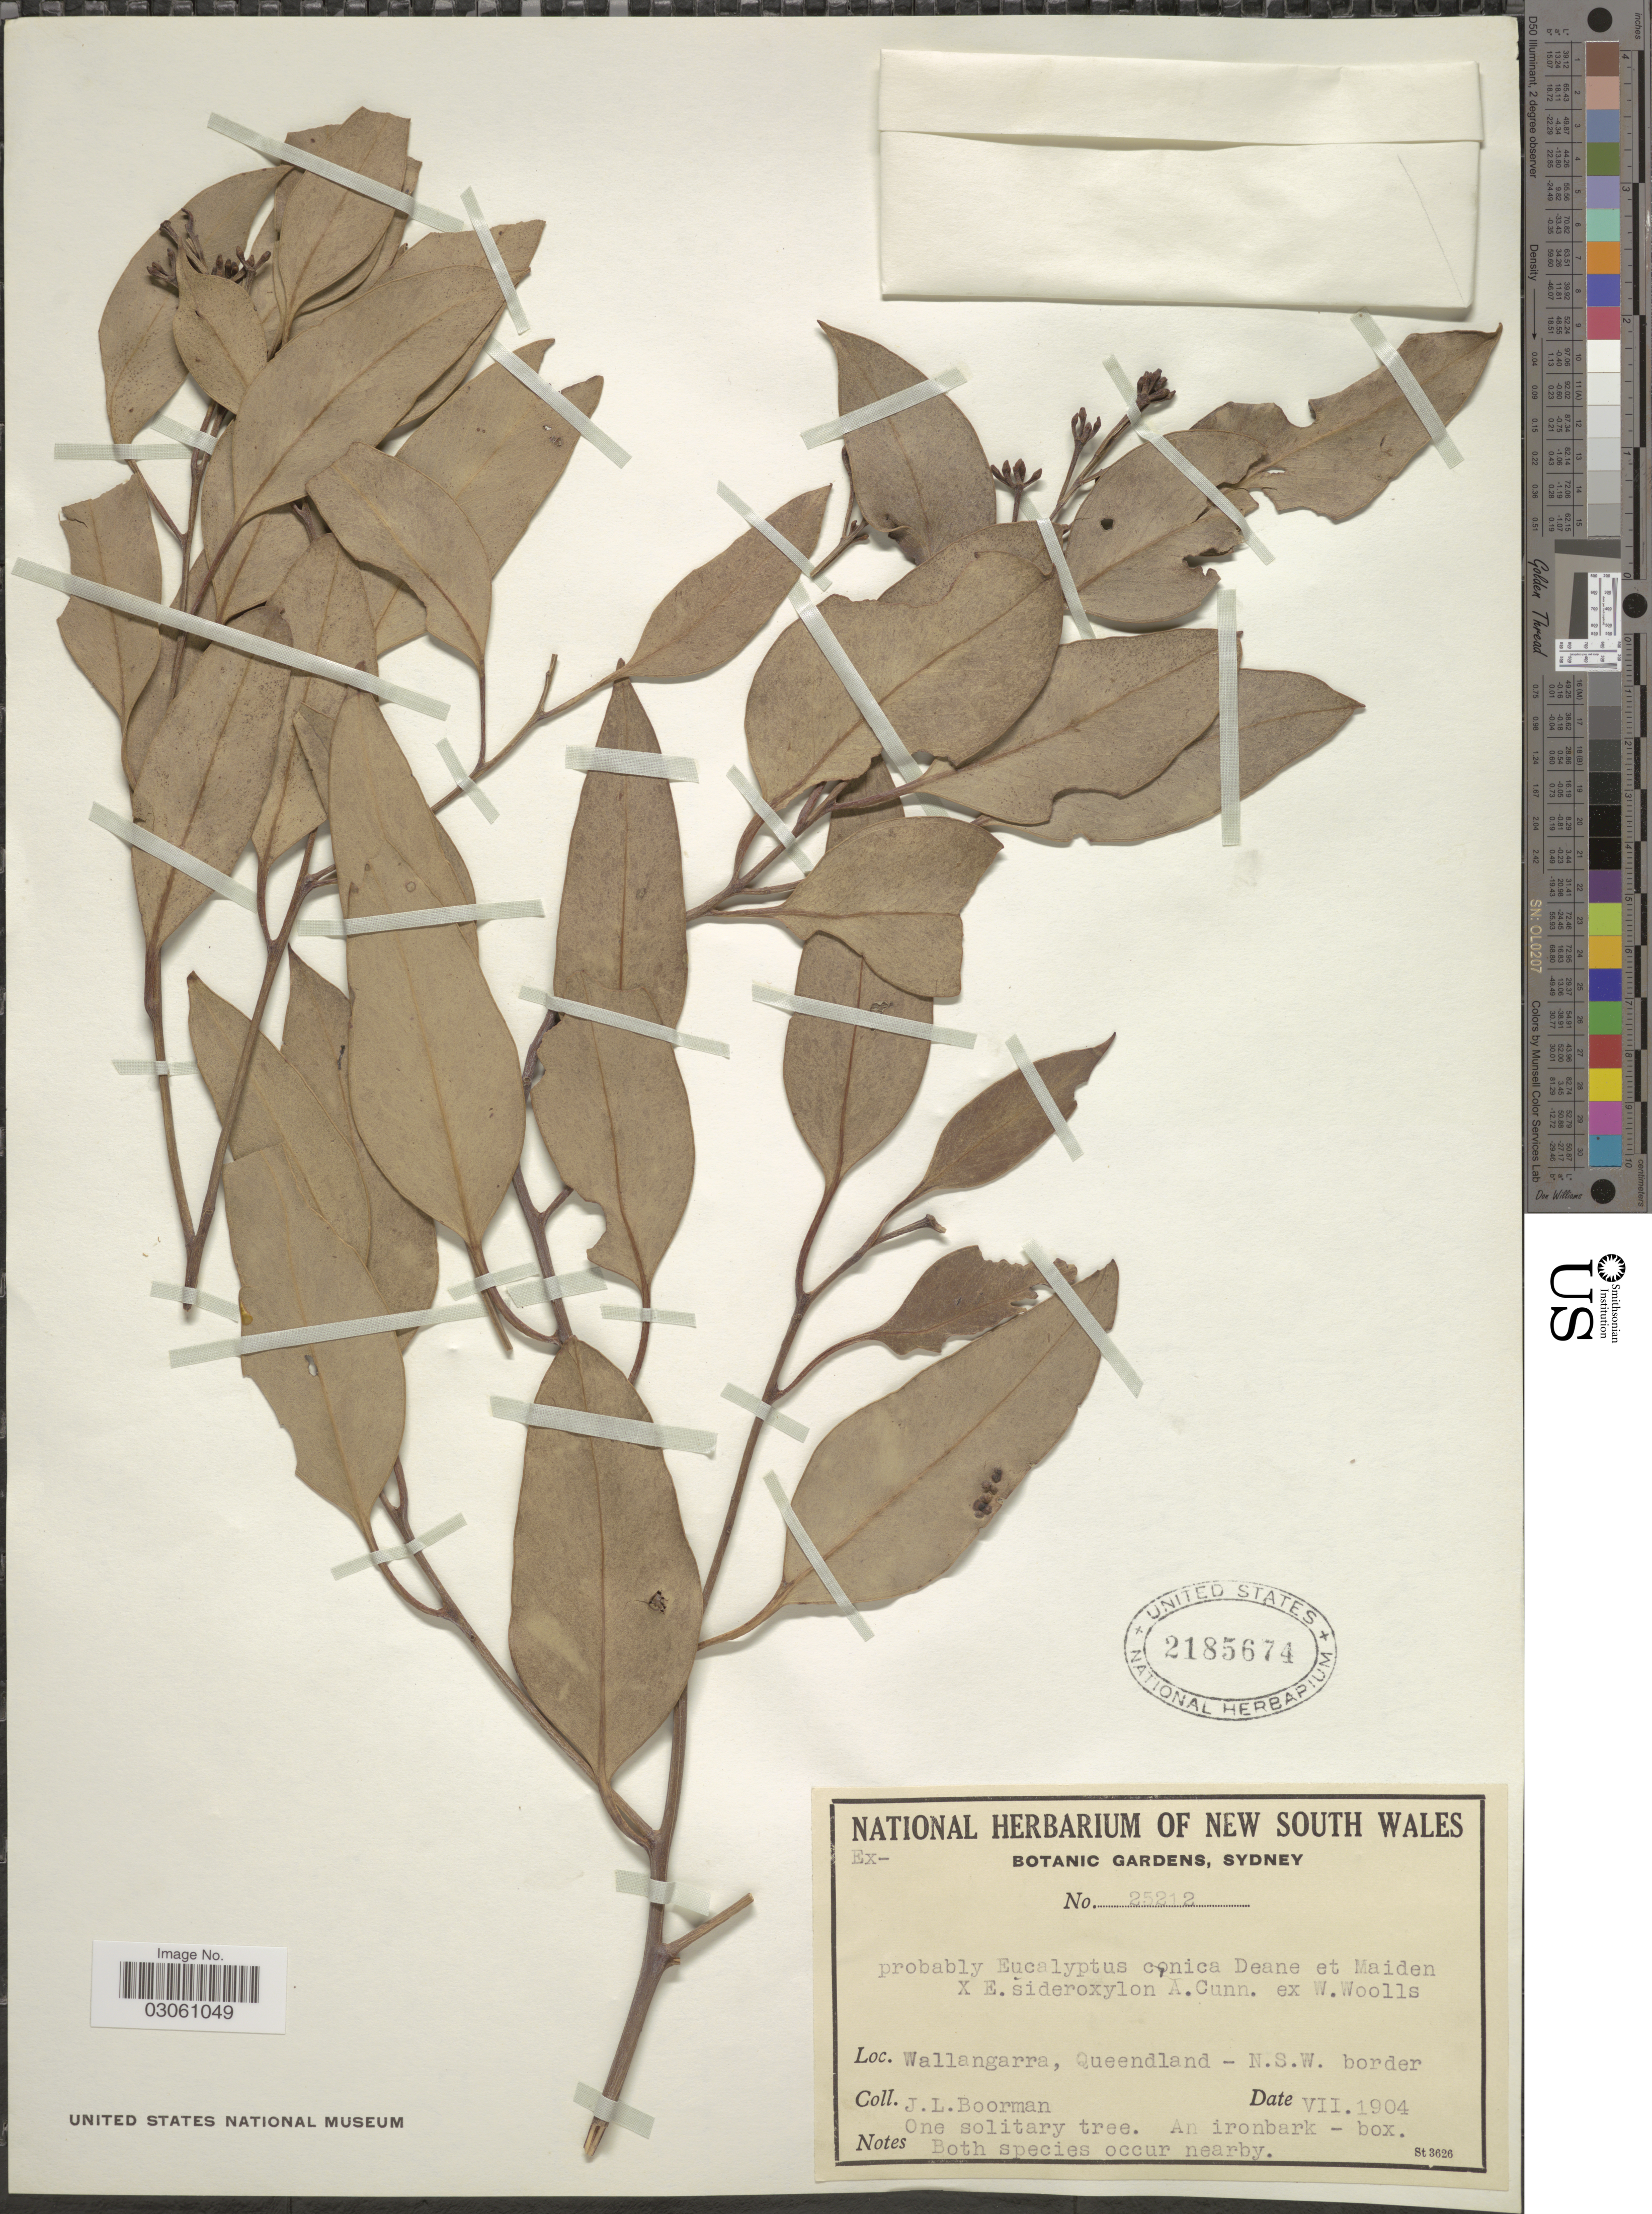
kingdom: Plantae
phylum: Tracheophyta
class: Magnoliopsida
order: Myrtales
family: Myrtaceae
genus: Eucalyptus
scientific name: Eucalyptus conica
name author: H. Deane & Maiden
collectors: J. Boorman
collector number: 25212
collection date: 1904-07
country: Australia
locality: Wallangarra, Queendland-N.S.W. border.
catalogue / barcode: US 2185674